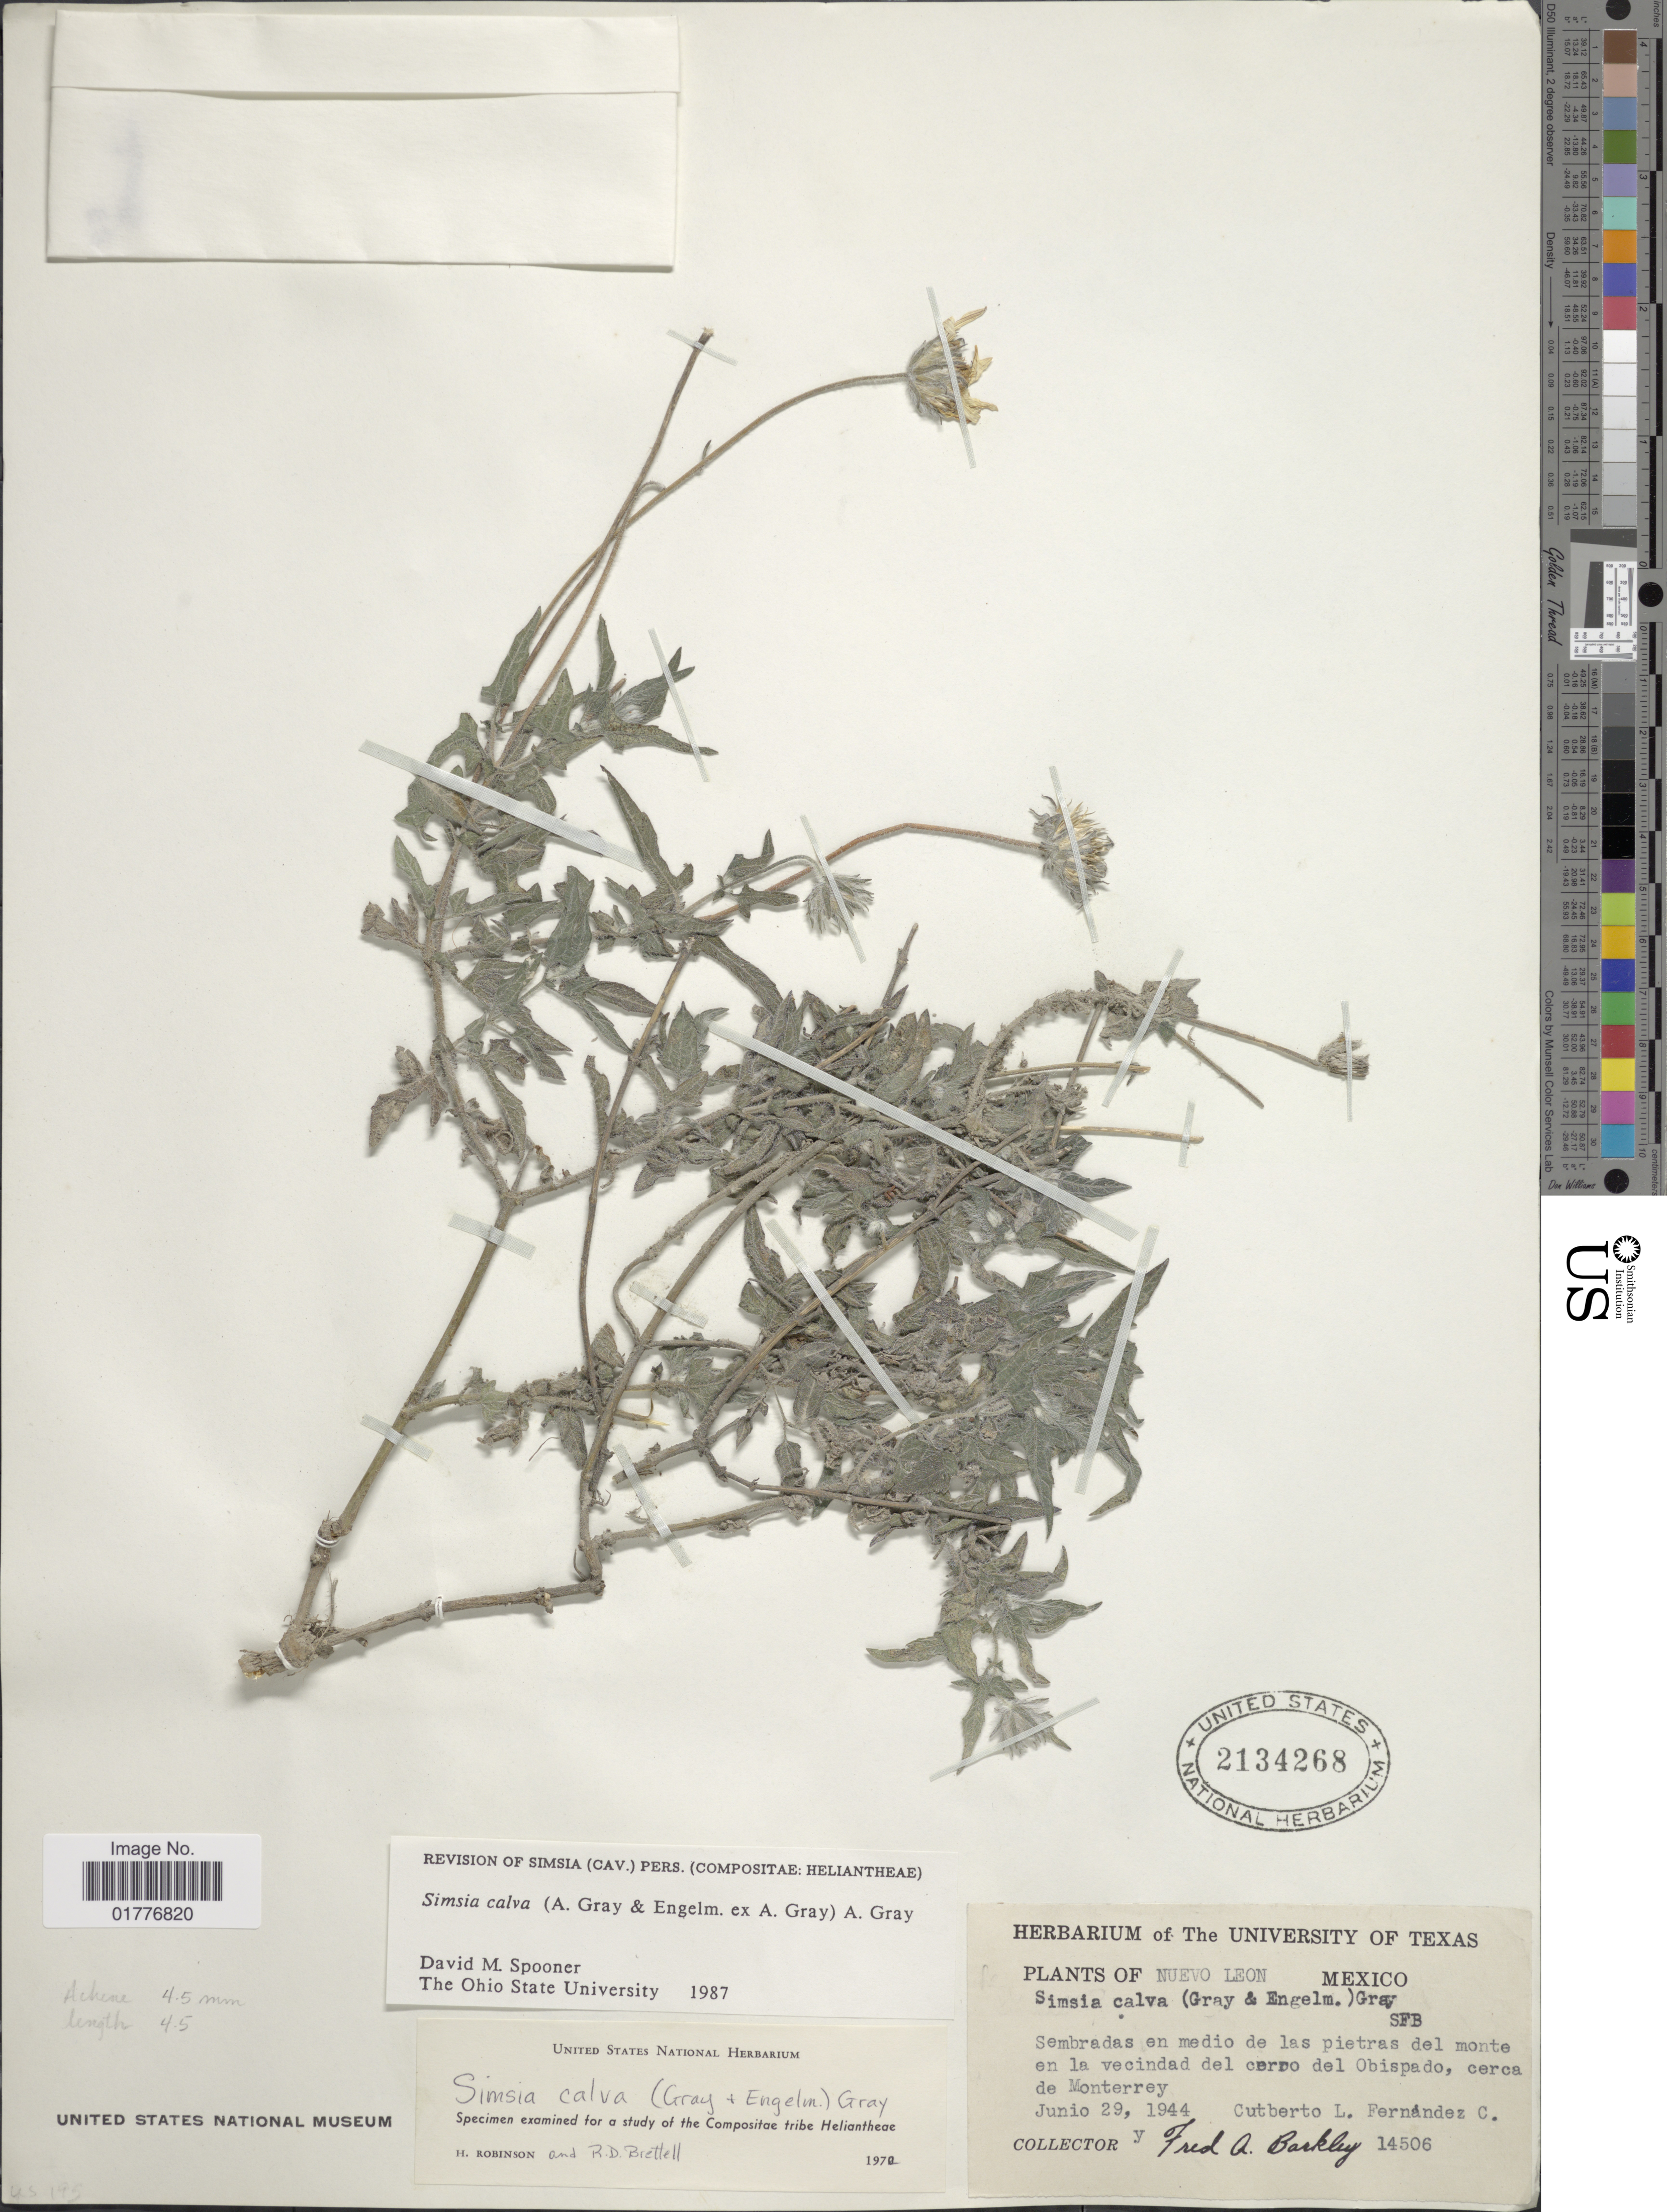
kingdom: Plantae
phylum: Tracheophyta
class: Magnoliopsida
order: Asterales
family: Asteraceae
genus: Simsia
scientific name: Simsia calva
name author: A. Gray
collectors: C. L. Fernández C. & F. A. Barkley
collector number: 14506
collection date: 1944-06-29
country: Mexico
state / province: Nuevo León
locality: Sembradas en medio de las pietras del monte en la vecinadad del cerro del Obispado, cerca de Monterrey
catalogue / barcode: US 2134268